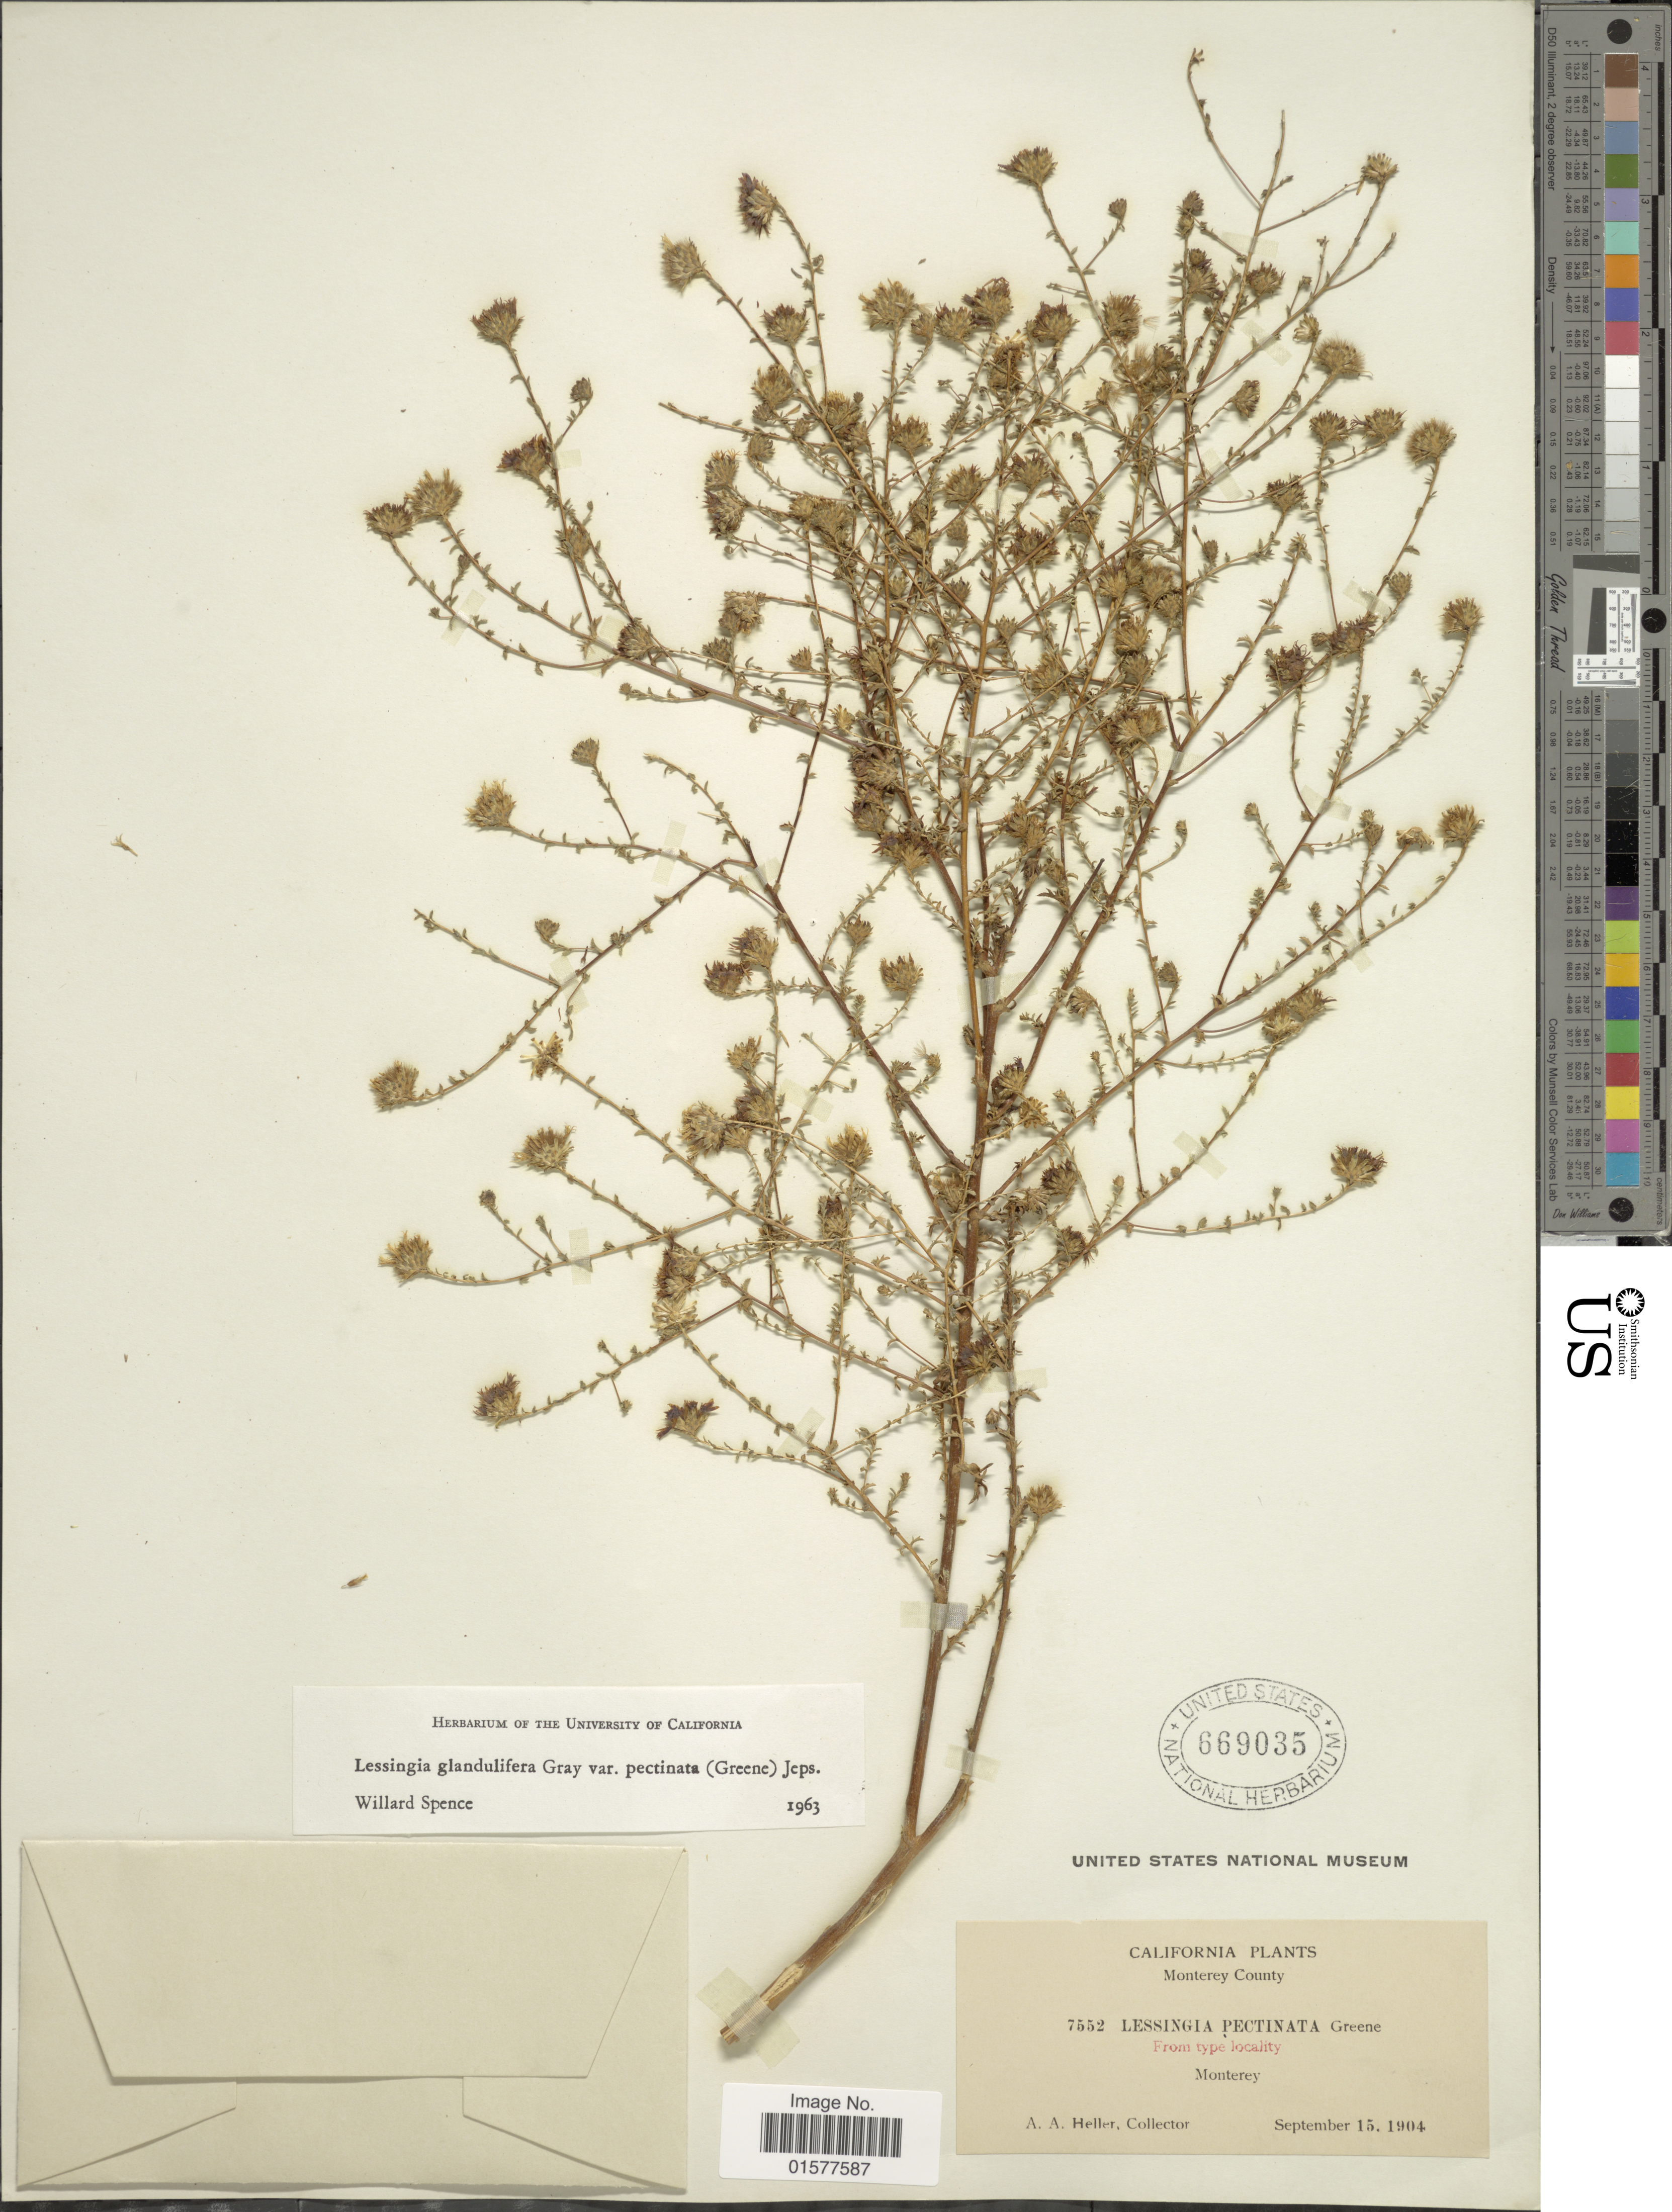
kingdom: Plantae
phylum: Tracheophyta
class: Magnoliopsida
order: Asterales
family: Asteraceae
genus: Lessingia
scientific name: Lessingia glandulifera var. pectinata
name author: A. Gray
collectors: A. A. Heller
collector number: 7552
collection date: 1904-09-15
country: United States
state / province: California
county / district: Monterey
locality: Monterey County, From type locality, Monterey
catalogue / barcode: US 669035